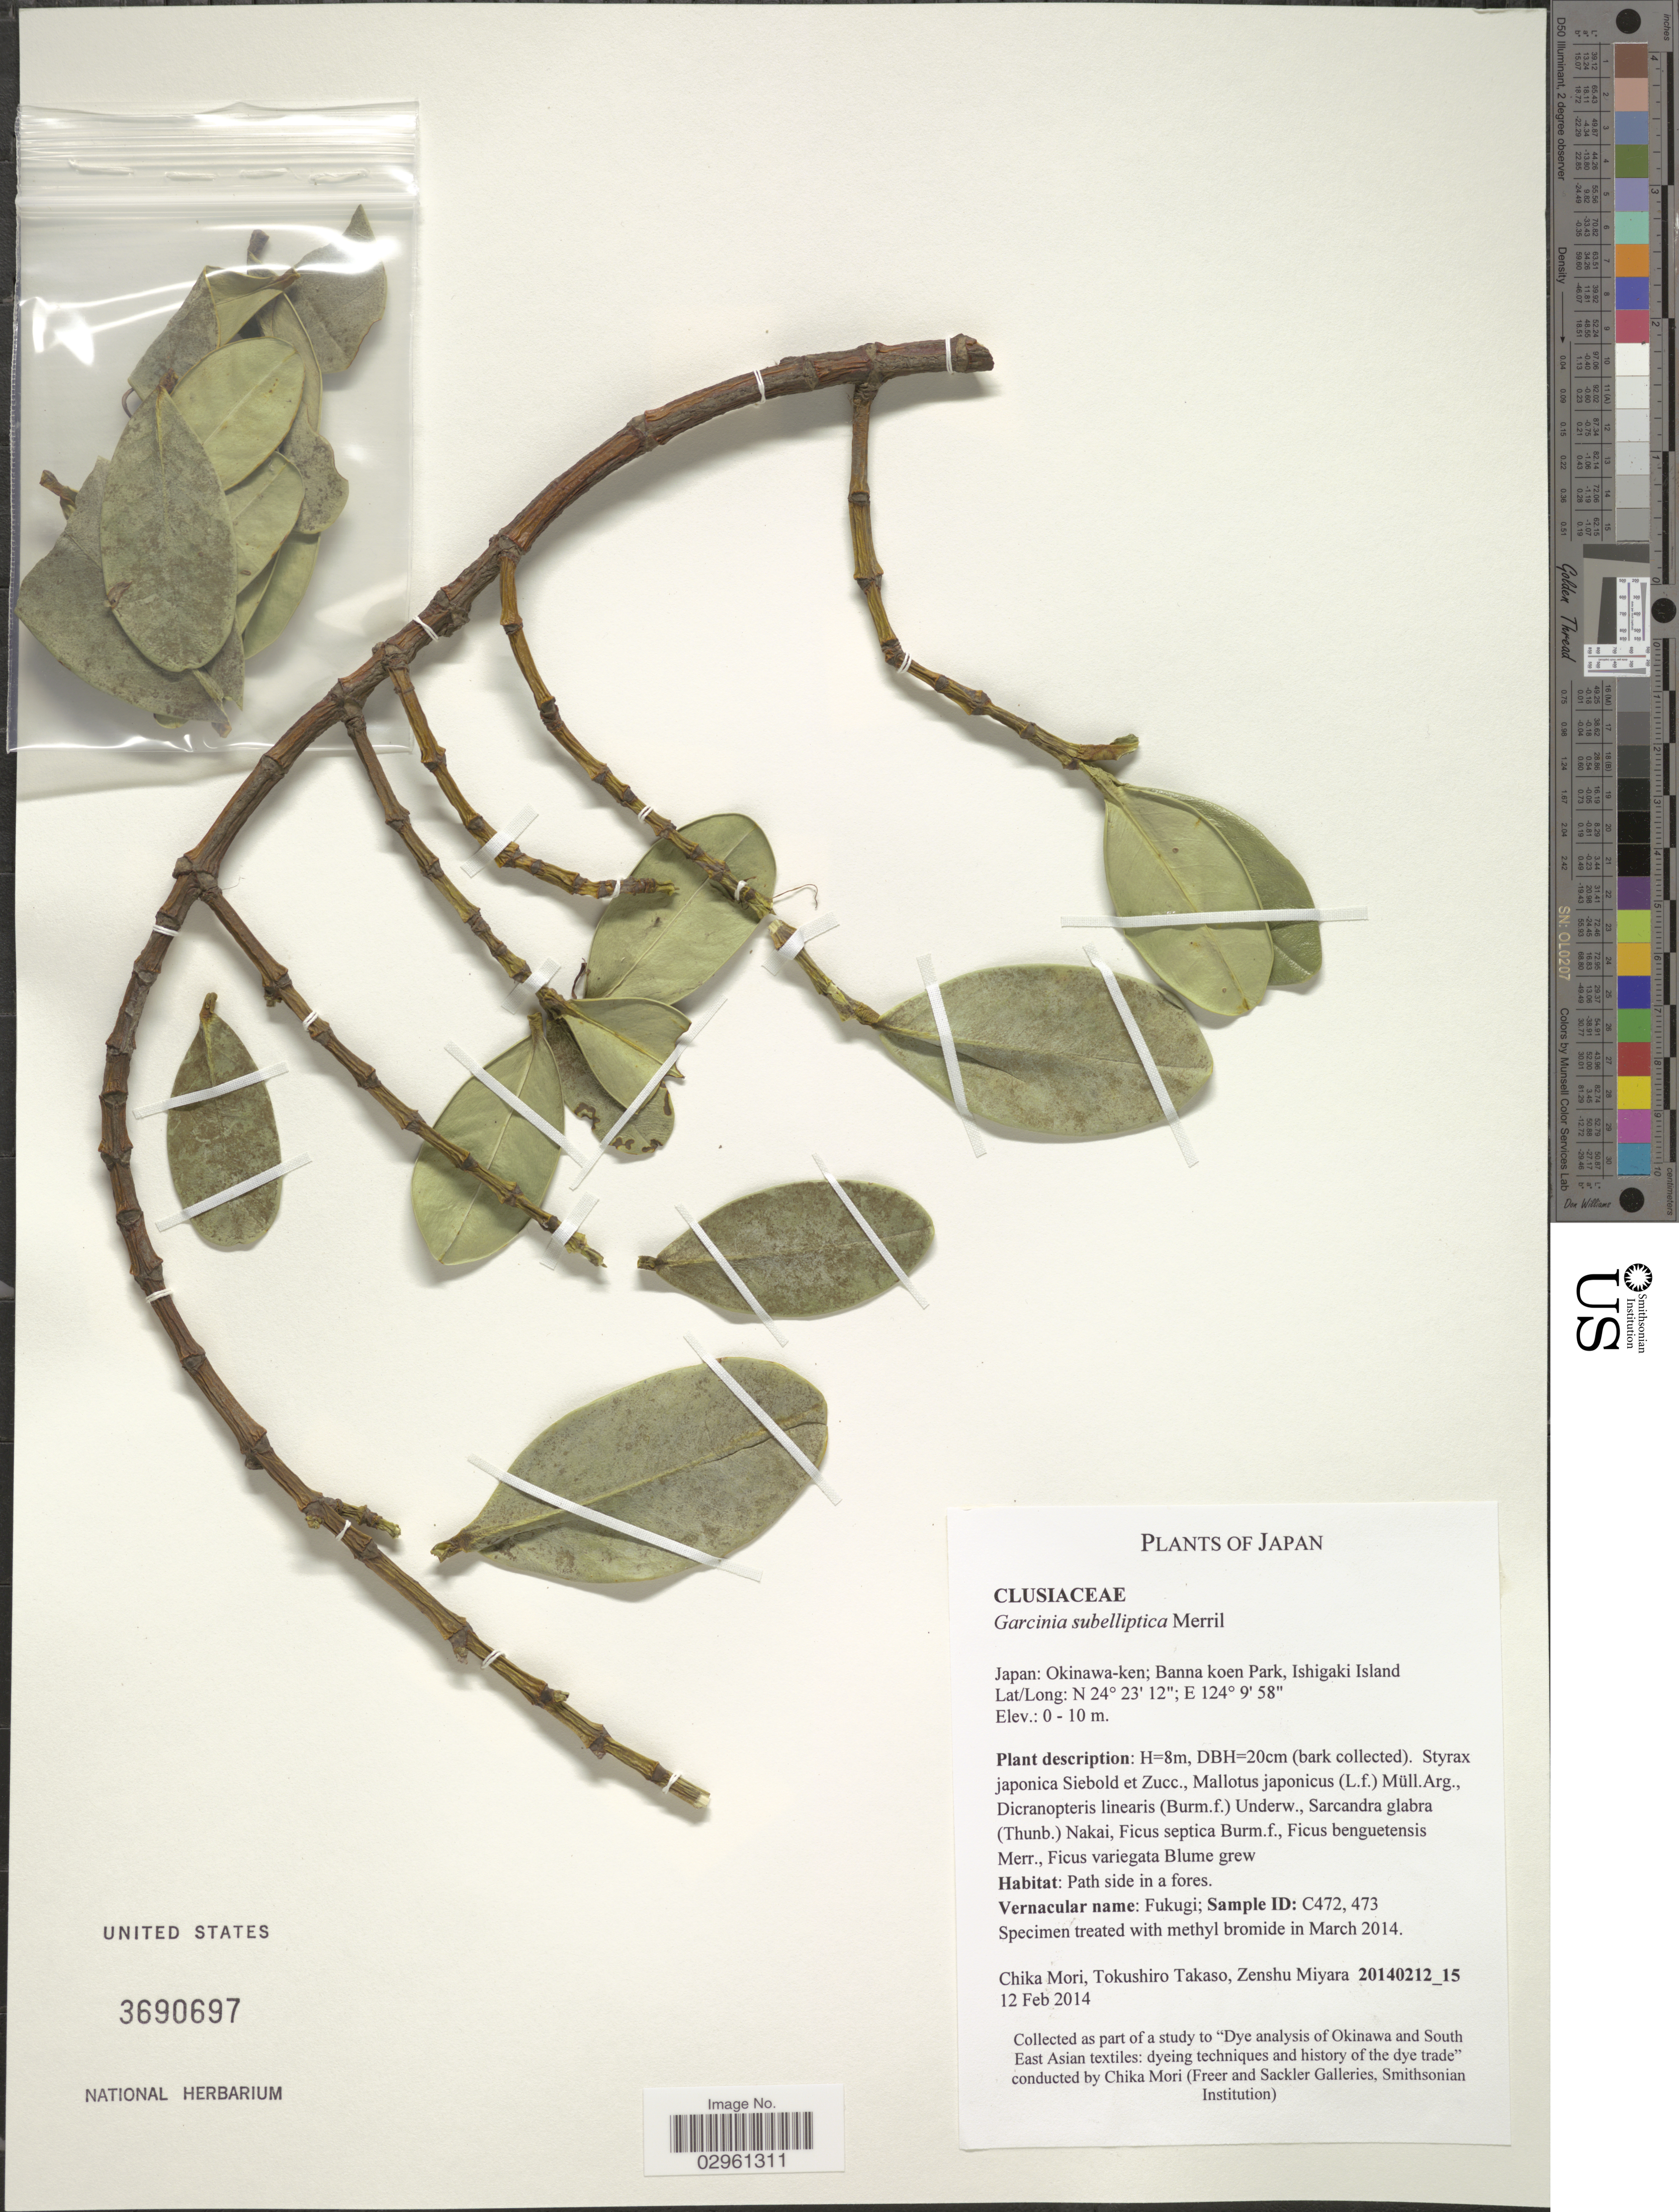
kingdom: Plantae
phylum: Tracheophyta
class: Magnoliopsida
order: Malpighiales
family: Clusiaceae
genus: Garcinia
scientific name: Garcinia subelliptica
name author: Merr.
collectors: C. Mori, T. Takaso & Z. Miyara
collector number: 20140212_15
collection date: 2014-02-12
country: Japan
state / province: Okinawa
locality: Okinawa-ken; Banna koen Park, Ishigaki Island.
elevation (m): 0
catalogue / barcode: US 3690697